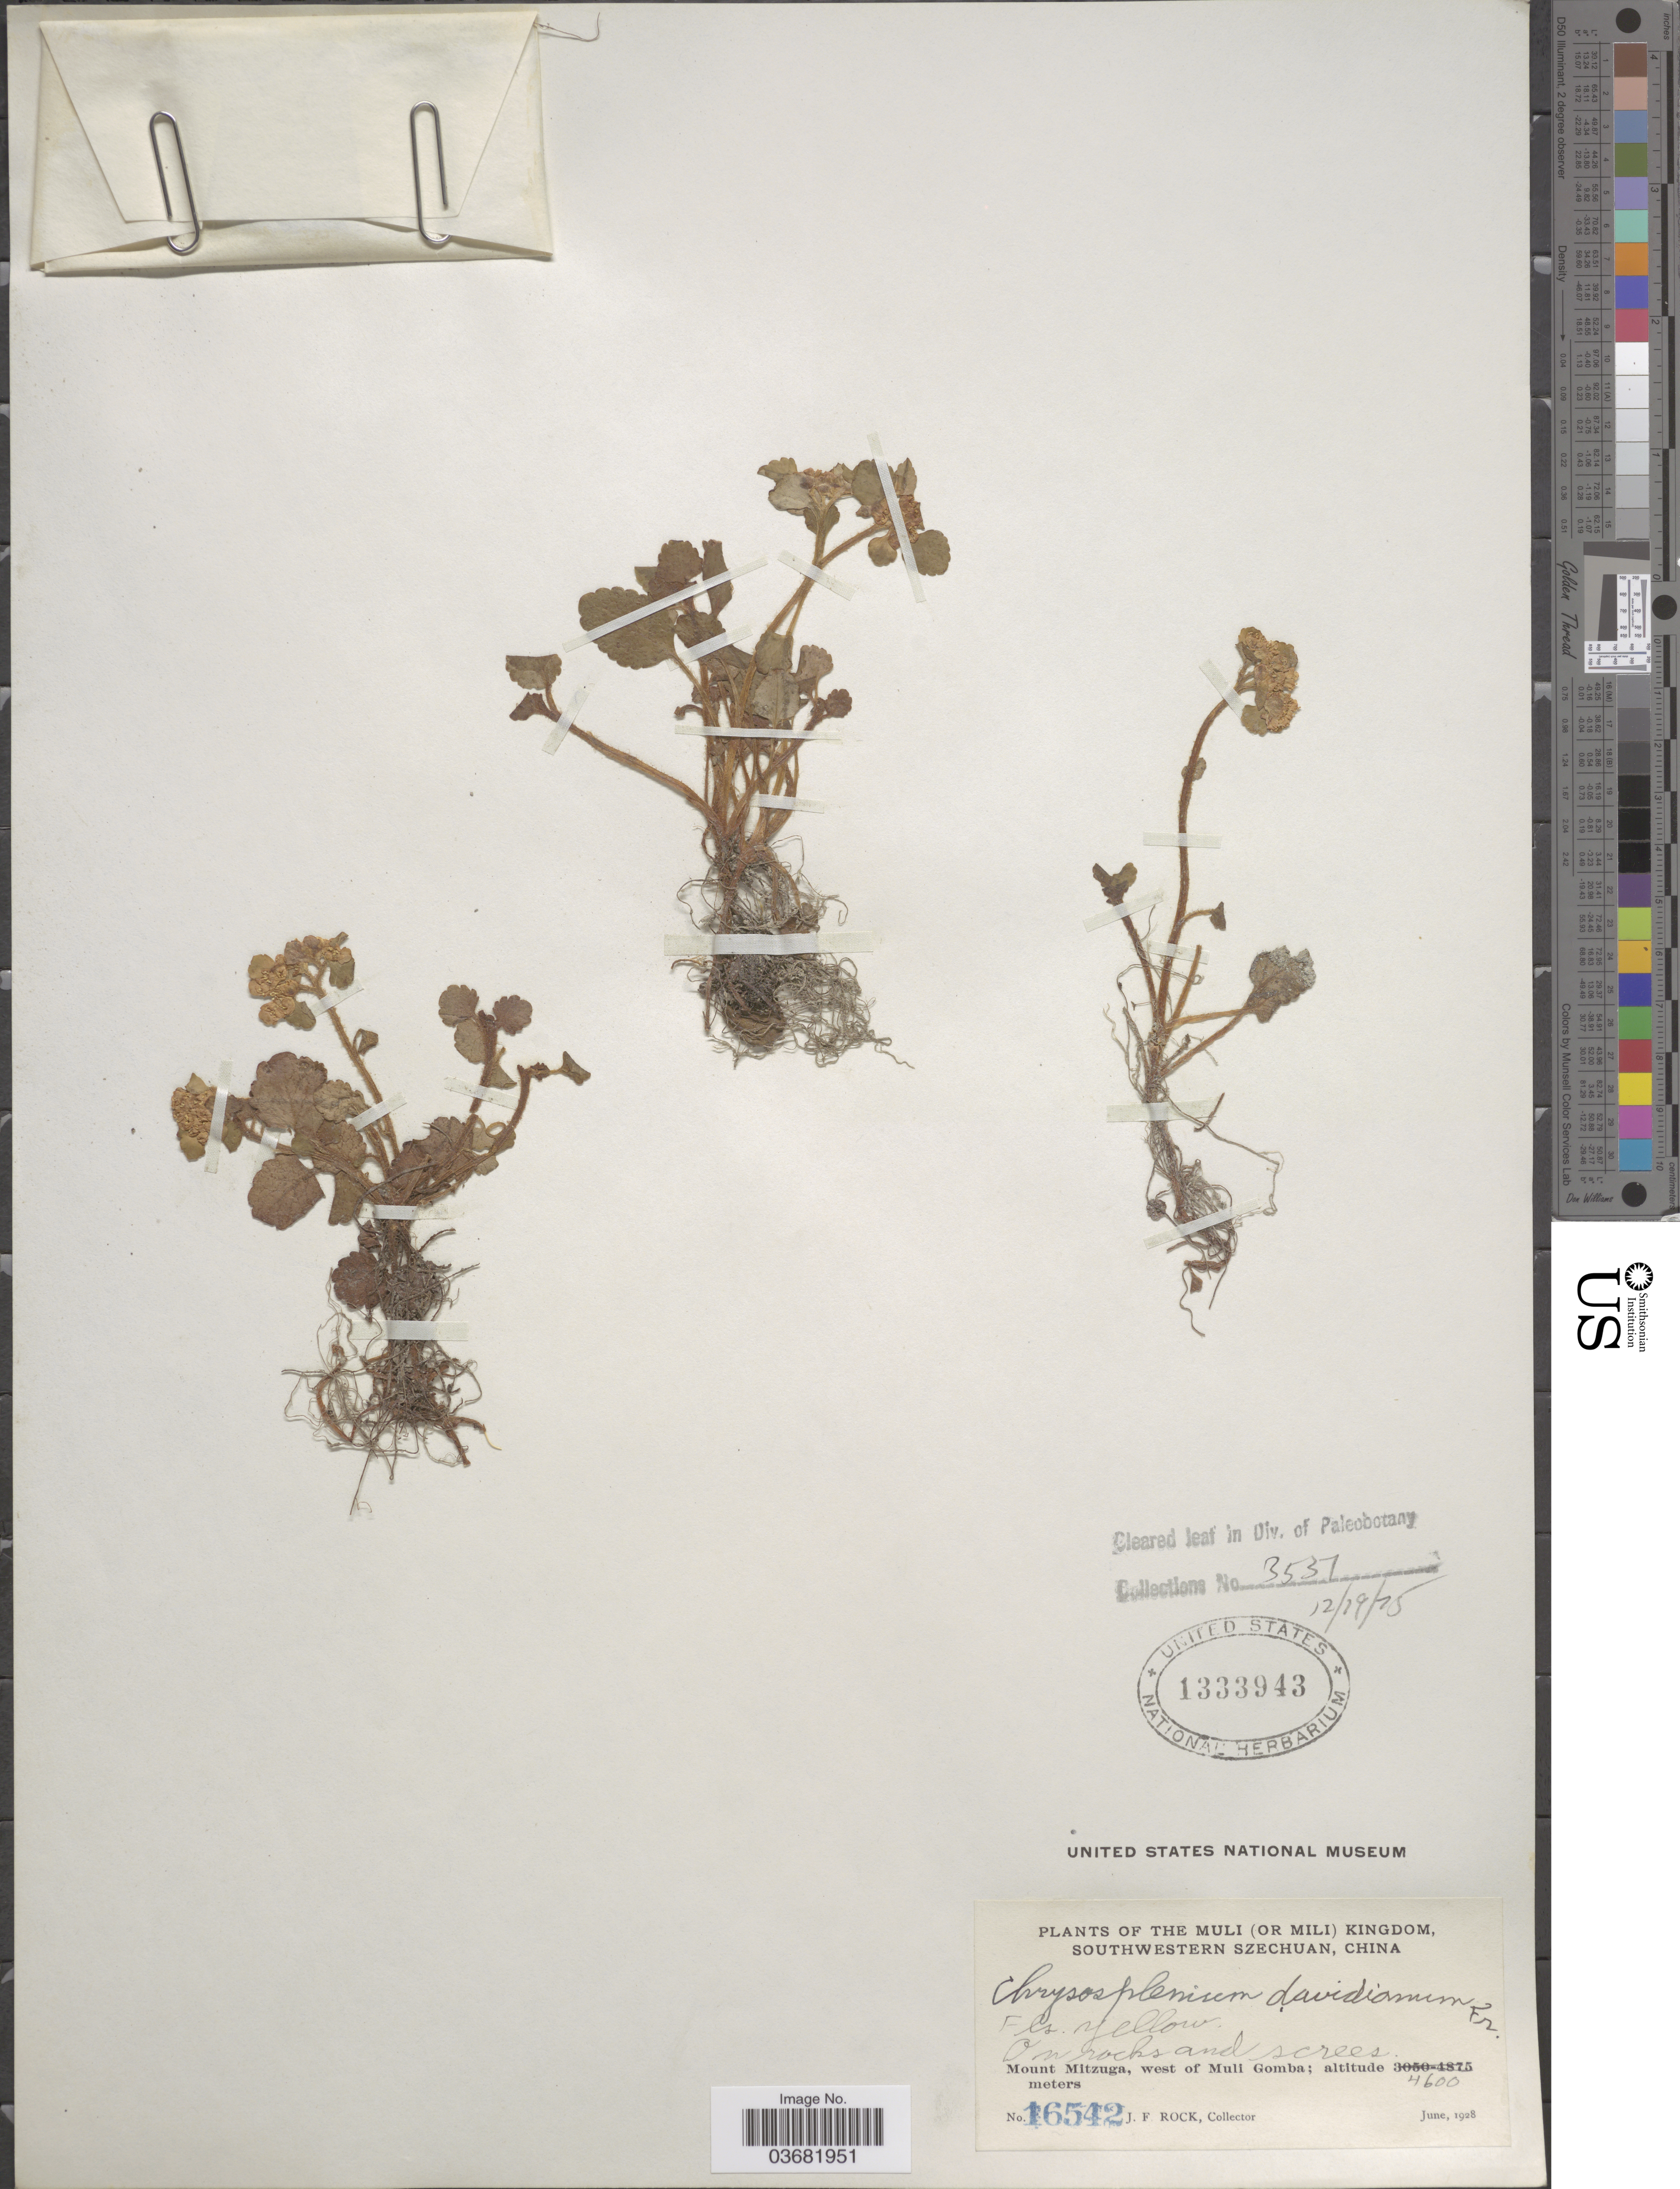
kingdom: Plantae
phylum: Tracheophyta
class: Magnoliopsida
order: Saxifragales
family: Saxifragaceae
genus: Chrysosplenium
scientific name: Chrysosplenium davidianum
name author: Decne. ex Maxim.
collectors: J. Rock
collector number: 16542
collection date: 1928-06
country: China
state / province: Sichuan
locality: The Muli (or Mili) Kingdom, Southwestern Szechuan. Mount Mitzuga, west of Muli Gomba.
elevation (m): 4600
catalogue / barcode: US 1333943